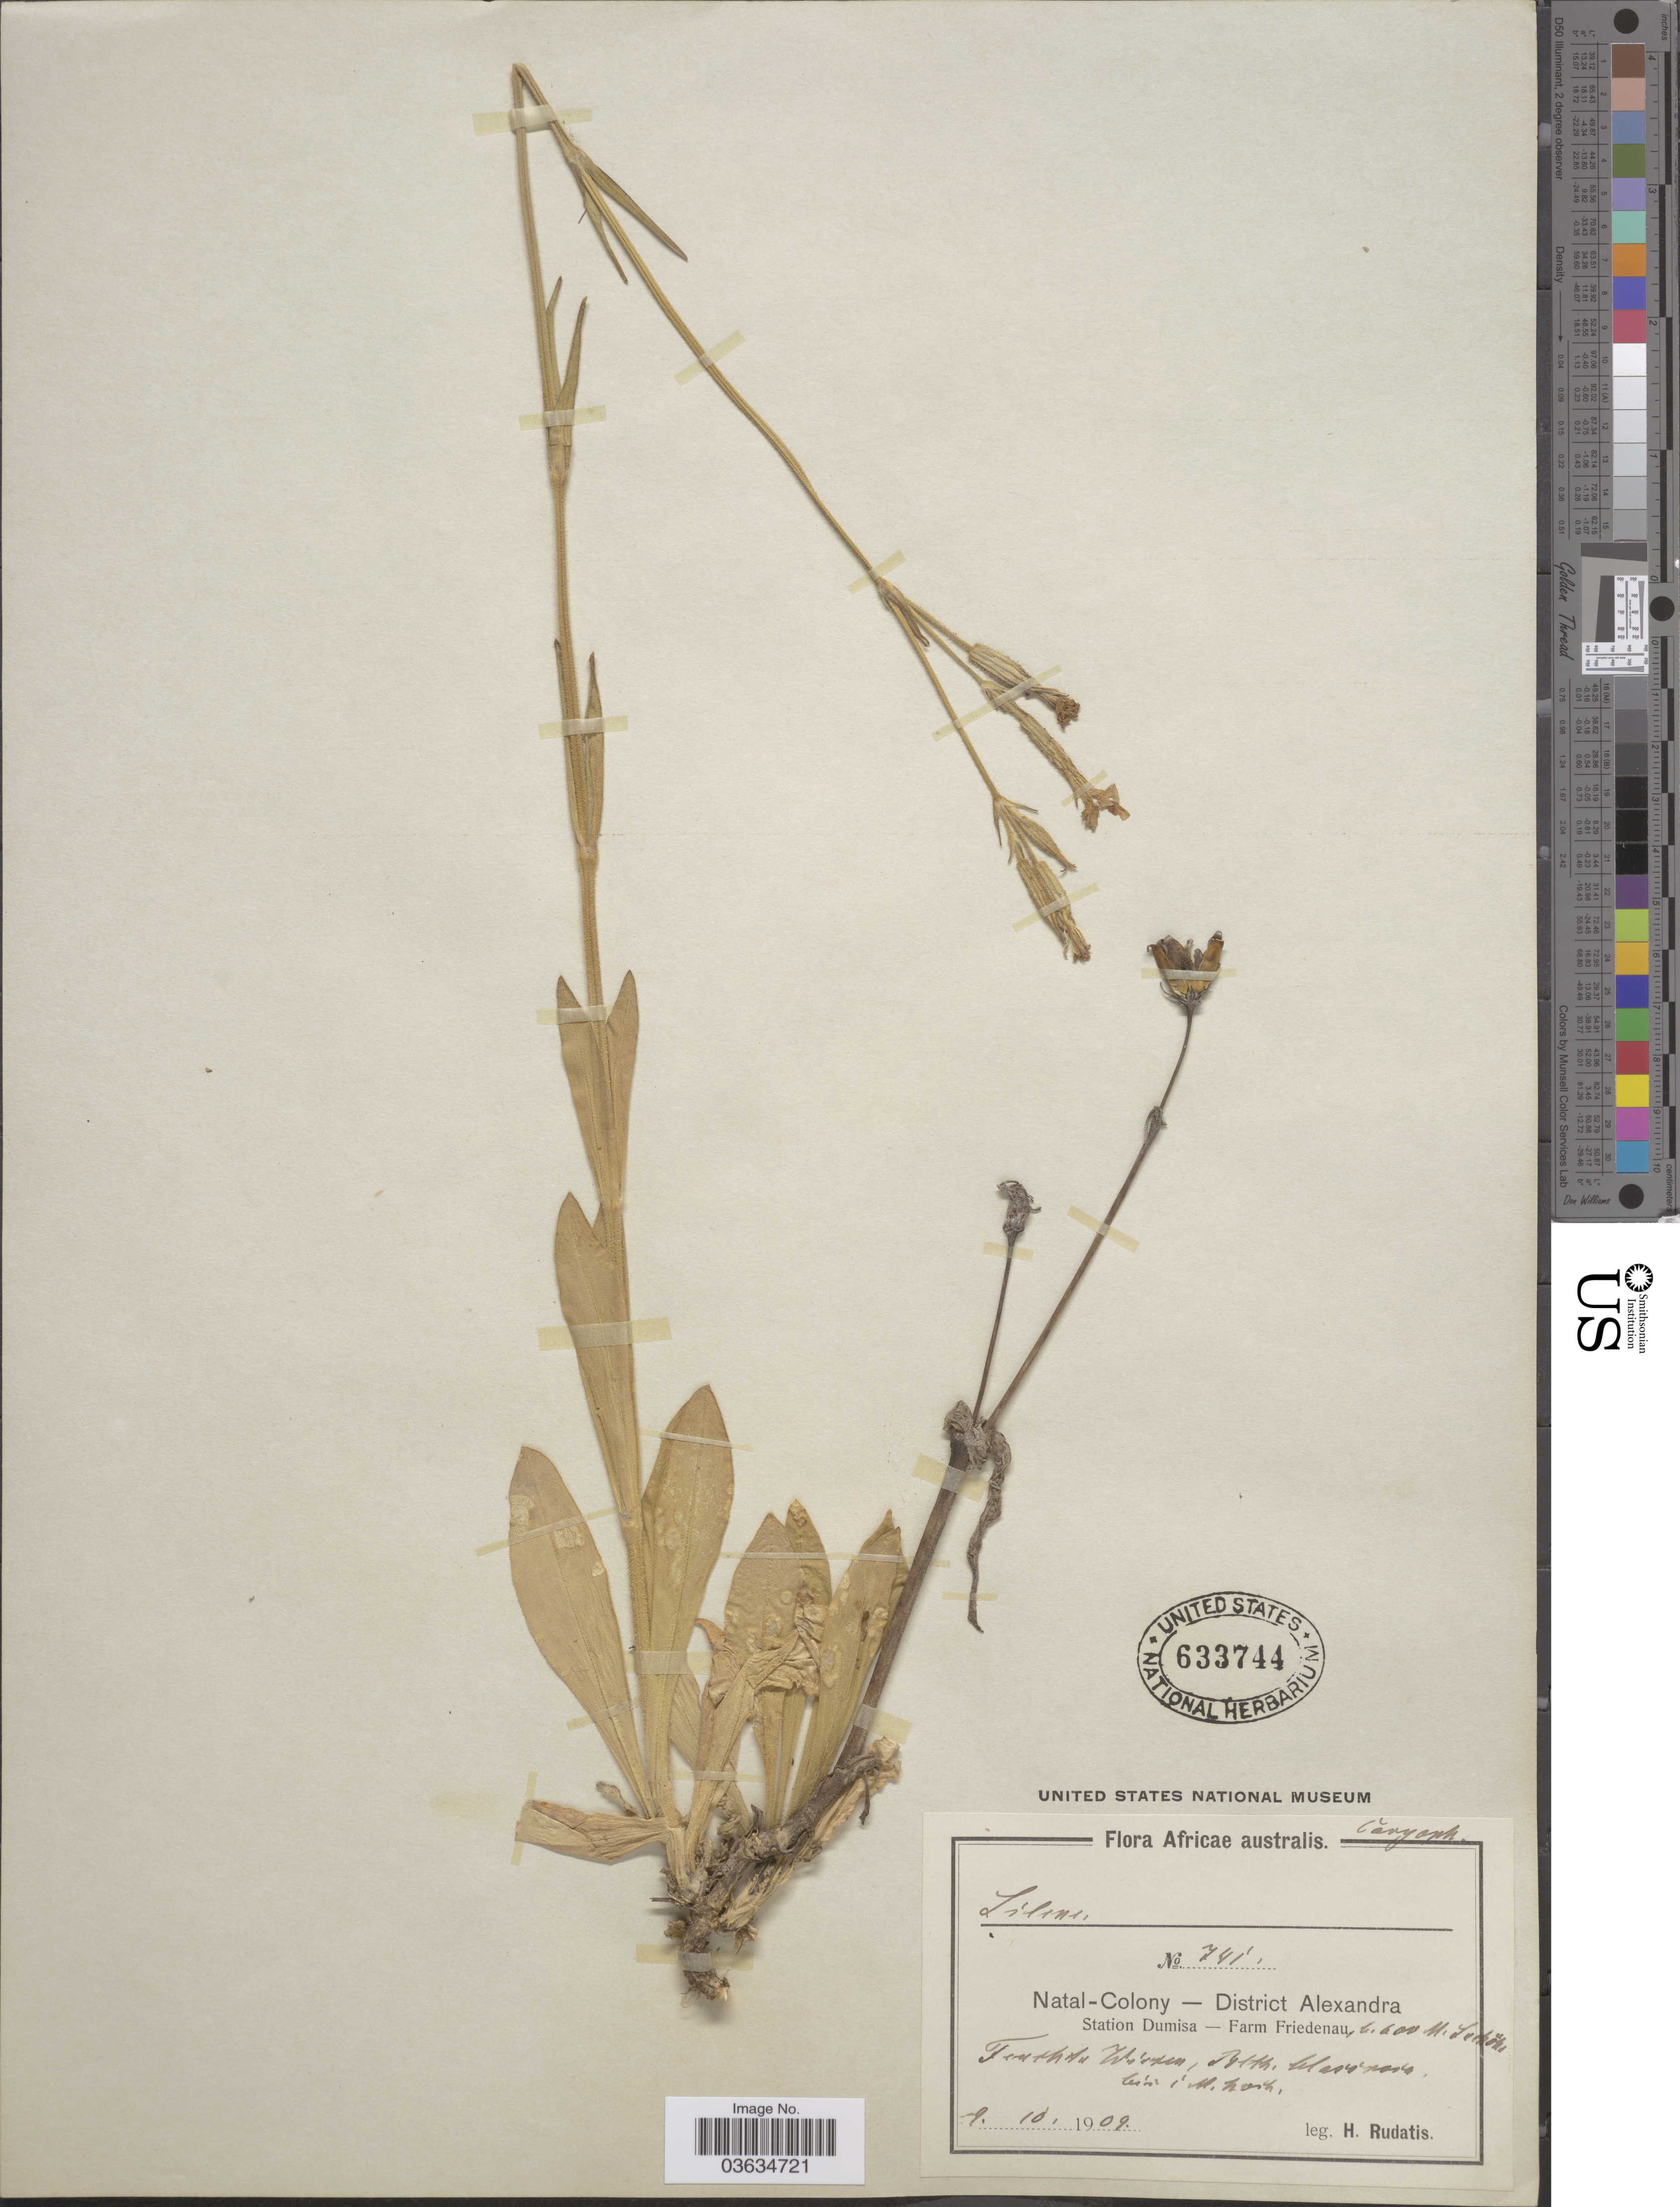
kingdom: Plantae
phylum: Tracheophyta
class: Magnoliopsida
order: Caryophyllales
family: Caryophyllaceae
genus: Silene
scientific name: Silene sp.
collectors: H. Rudatis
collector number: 741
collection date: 1909-10-09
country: South Africa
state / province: KwaZulu-Natal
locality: Africae australis. Natal-Colony - District Alexandra. Station Dumisa - Farm Friedenau.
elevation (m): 600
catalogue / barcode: US 633744